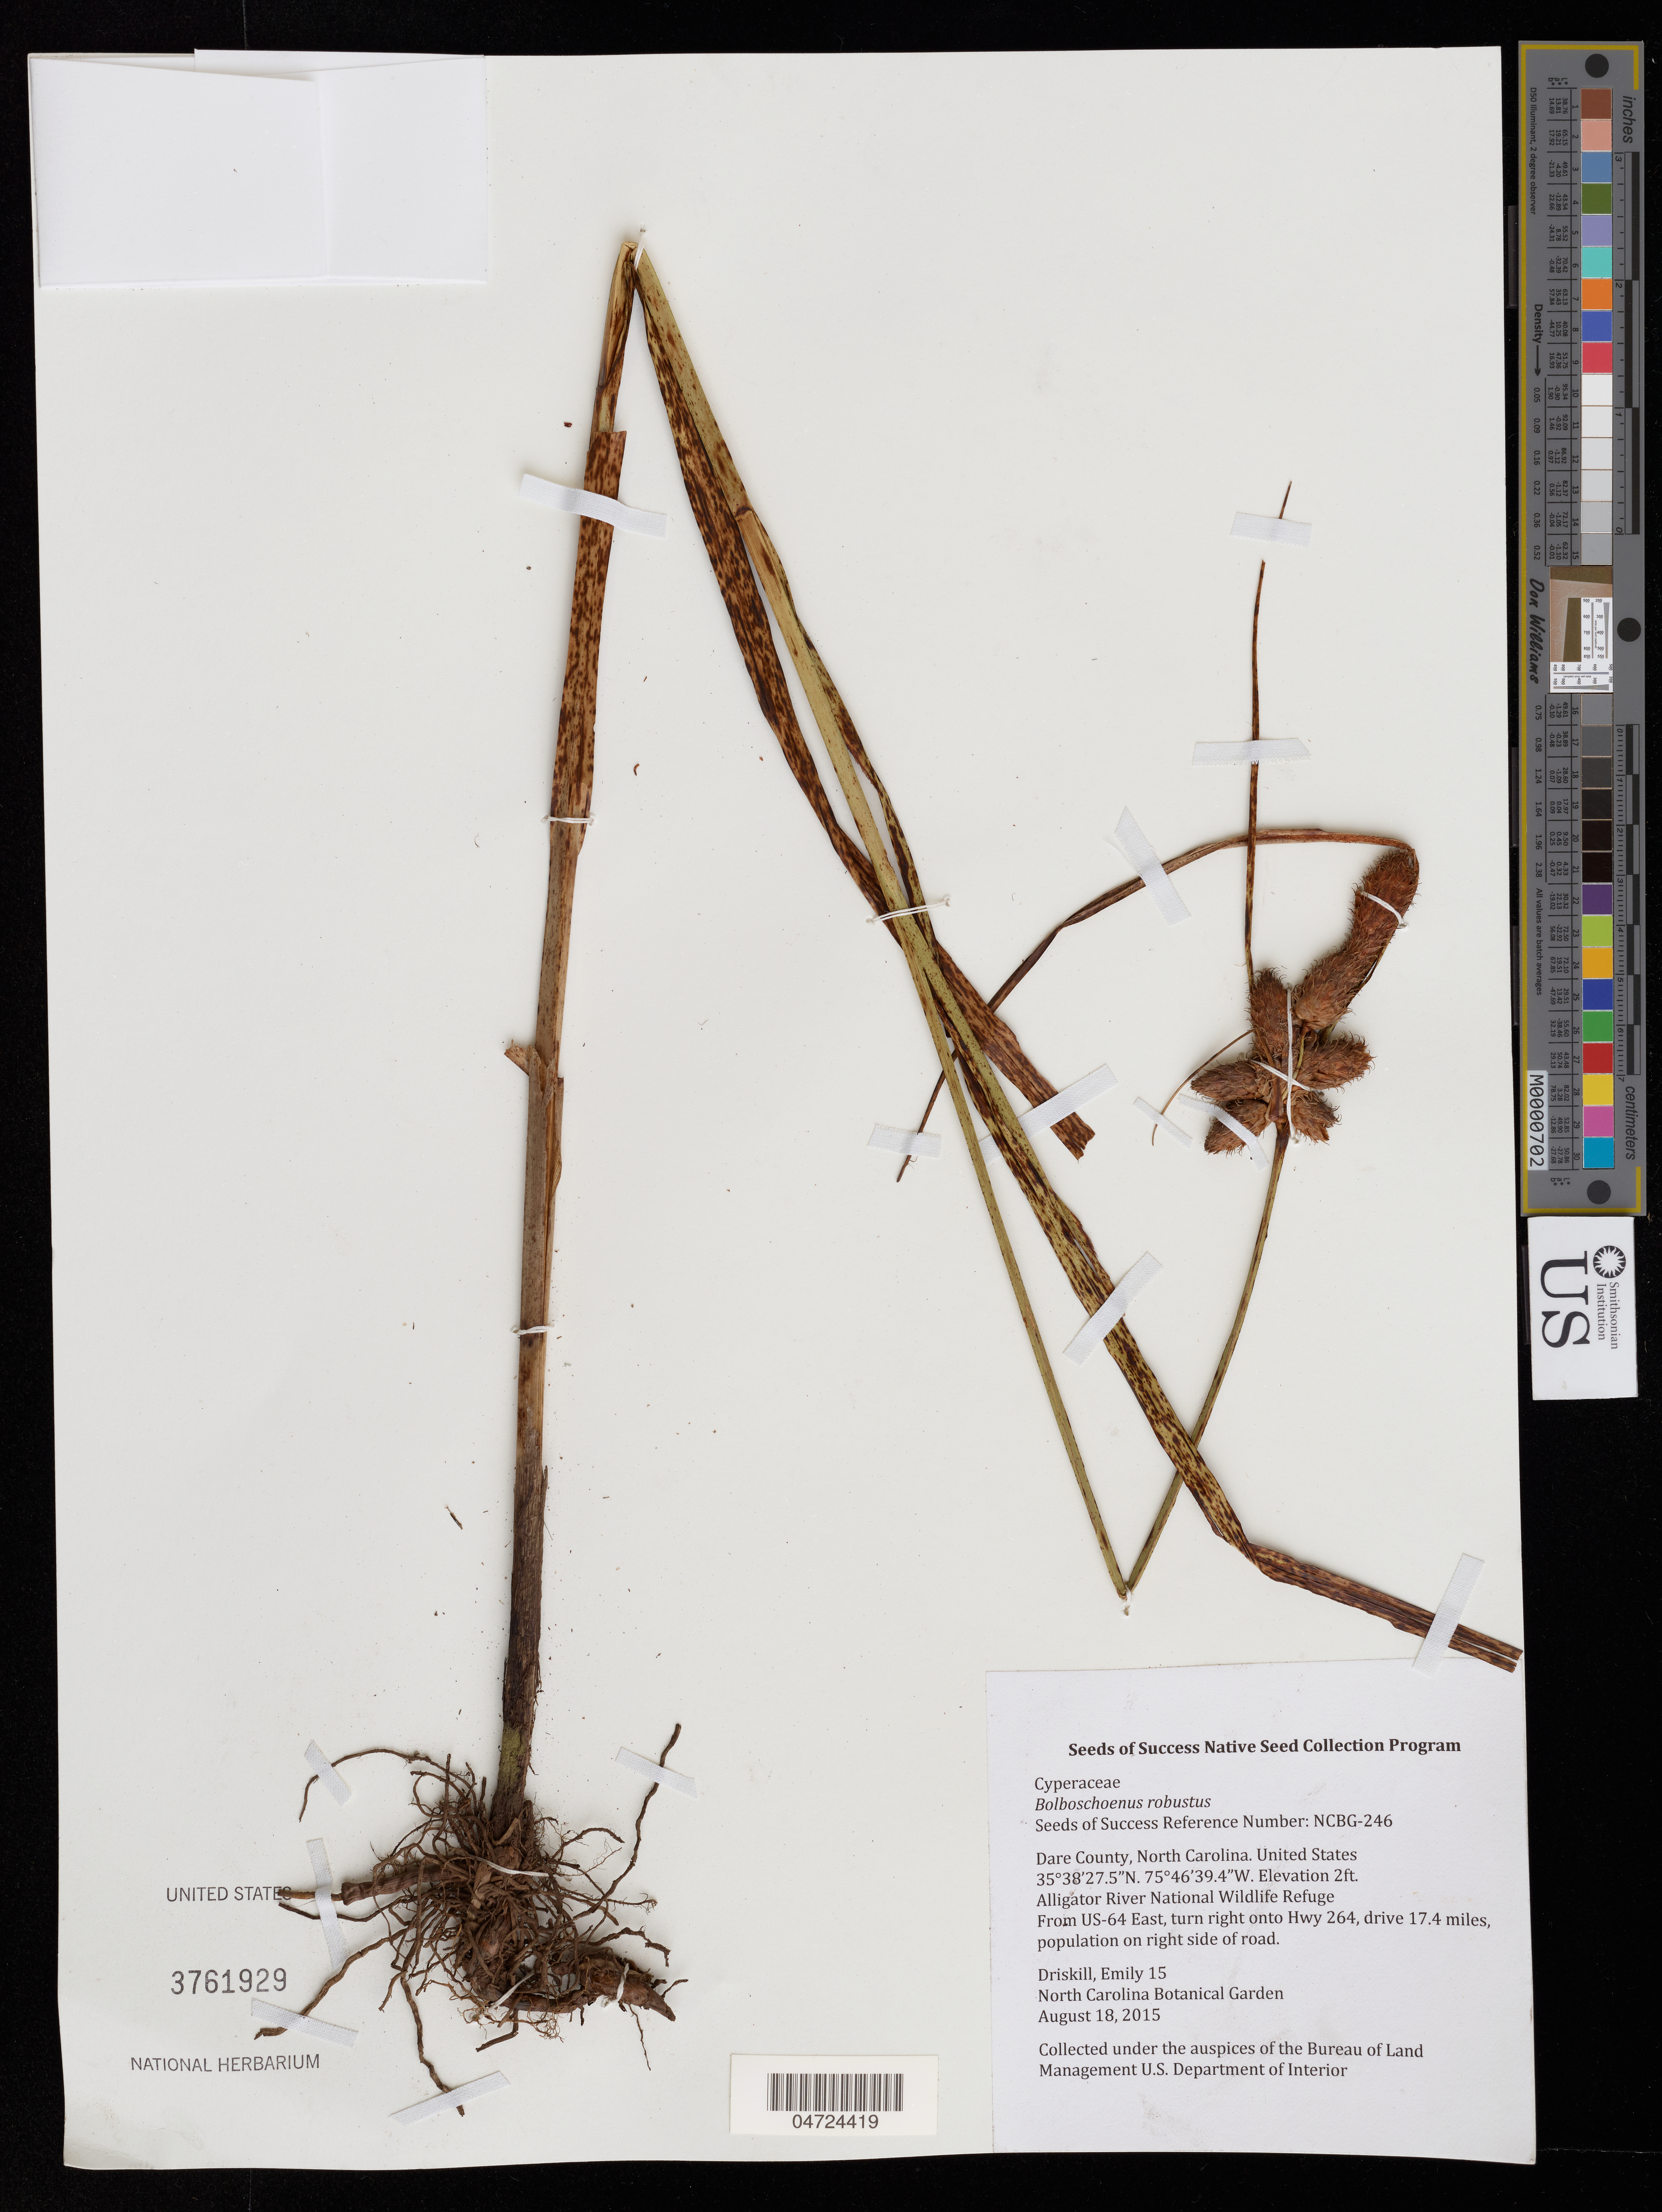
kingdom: Plantae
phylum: Tracheophyta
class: Liliopsida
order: Poales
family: Cyperaceae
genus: Bolboschoenus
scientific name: Bolboschoenus robustus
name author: (Pursh) Soják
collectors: E. Driskill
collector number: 15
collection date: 2015-08-18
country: United States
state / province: North Carolina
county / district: Dare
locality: Dare County. Alligator River National Wildlife Refuge. From US-64 East, turn right onto Hwy 264, drive 17.4 miles, population on right side of road.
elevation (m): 1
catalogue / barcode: US 3761929